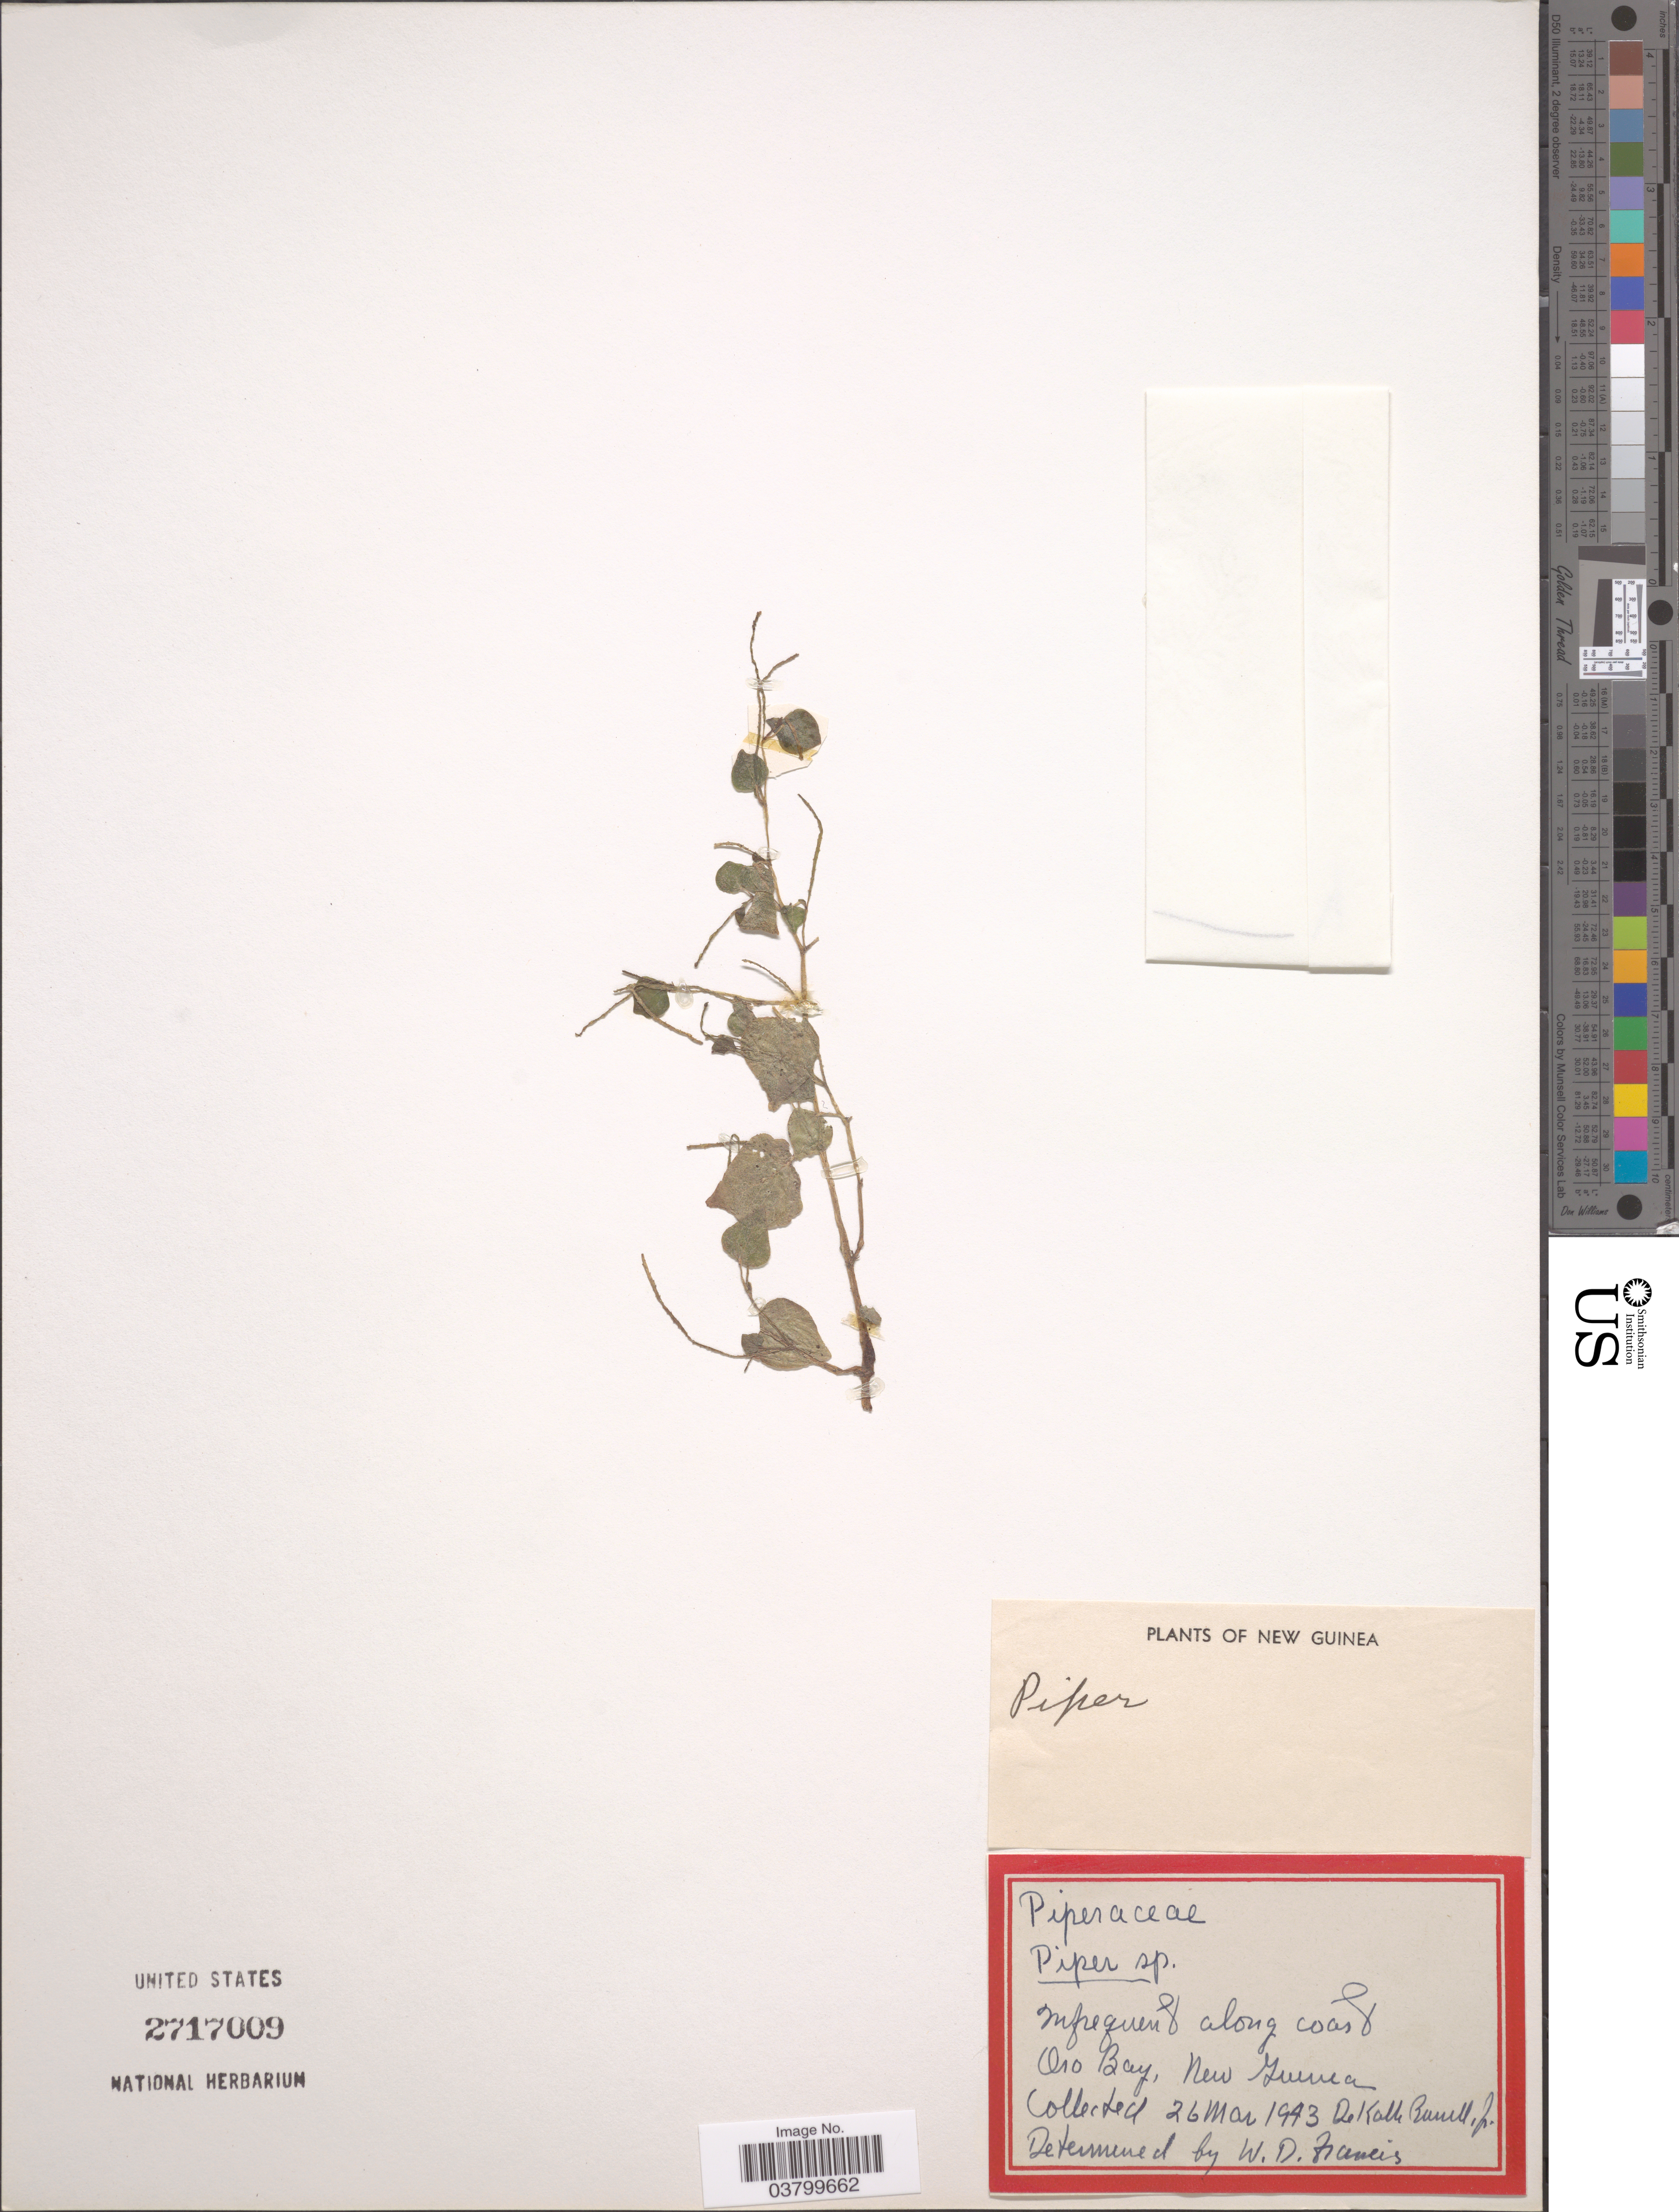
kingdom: Plantae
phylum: Tracheophyta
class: Magnoliopsida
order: Piperales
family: Piperaceae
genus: Peperomia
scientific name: Peperomia pellucida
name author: (L.) Kunth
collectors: D. K. Russell Jr.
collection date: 1943-03-26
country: Papua New Guinea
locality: Along coast. Oro Bay, New Guinea.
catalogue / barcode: US 2717009